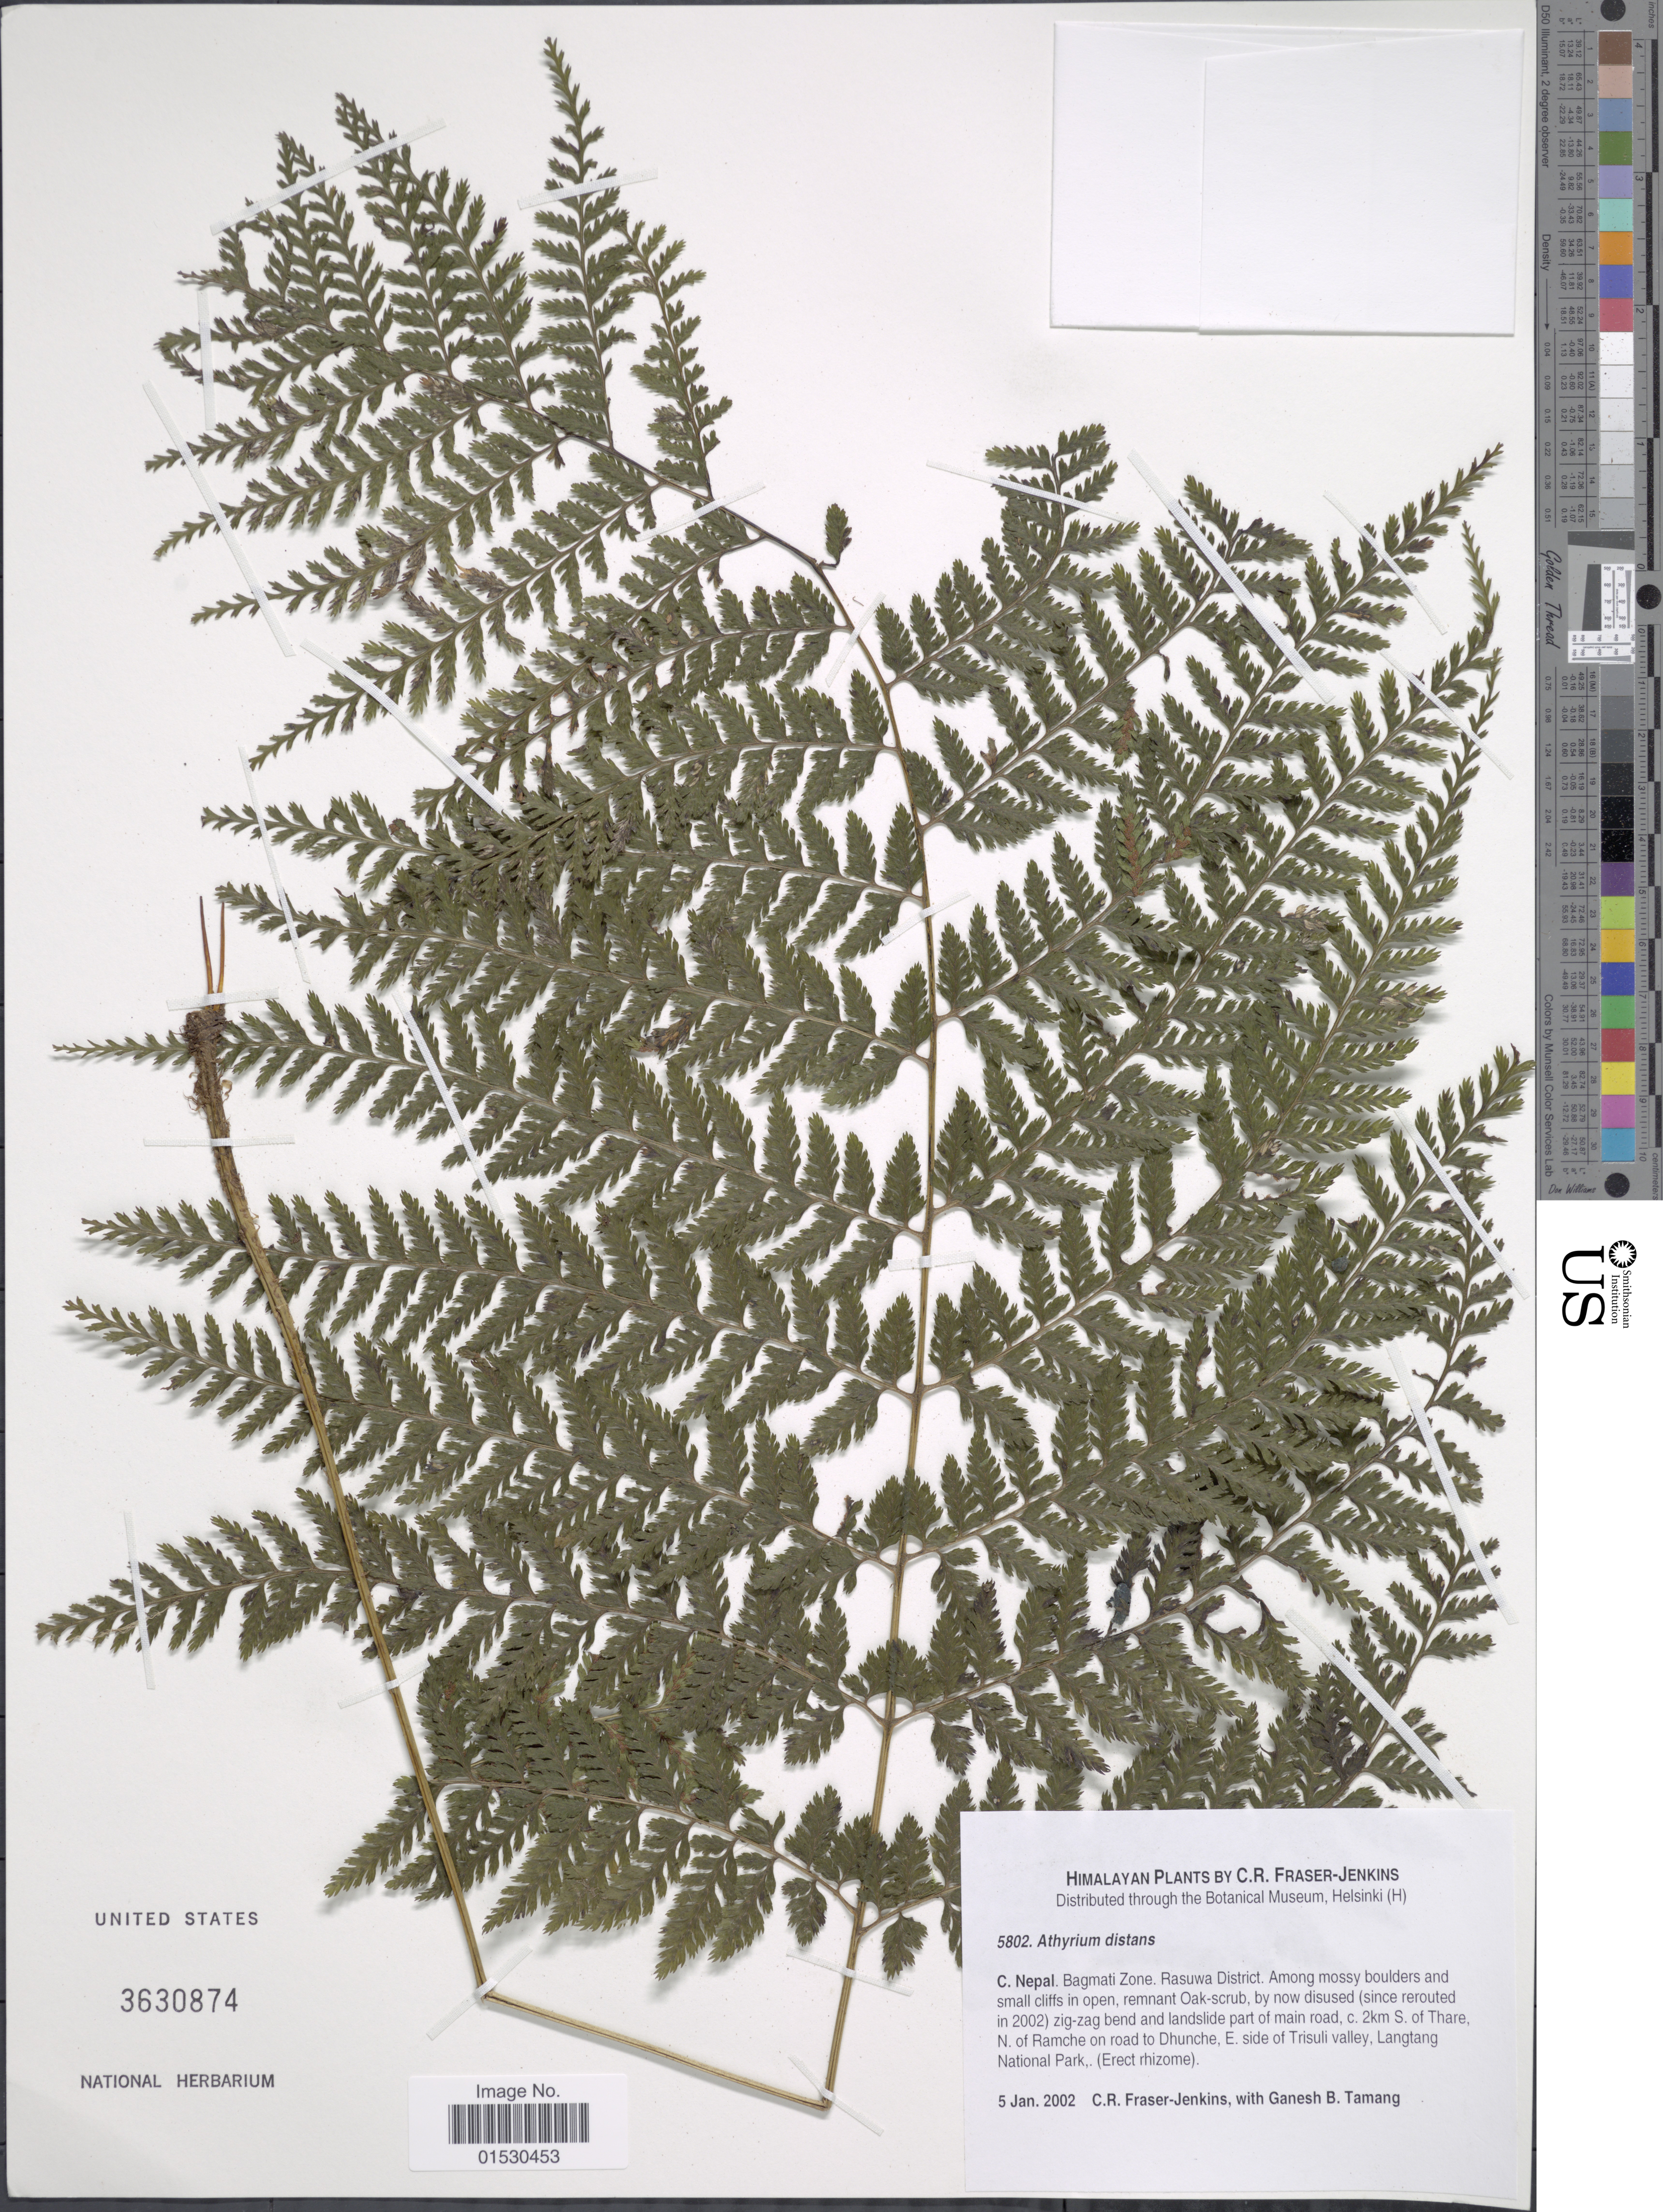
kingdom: Plantae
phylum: Tracheophyta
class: Polypodiopsida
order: Polypodiales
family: Athyriaceae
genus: Athyrium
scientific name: Athyrium distans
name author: (D. Don) T. Moore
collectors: C. R. Fraser-Jenkins & G. Tamang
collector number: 5802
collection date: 2002-01-05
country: Nepal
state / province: Bagmati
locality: C Nepal. Bagmati Zone. Rasuwa District. Among mossy boulders and small cliffs in open, remnant Oak-scrub, by now disused (since rerouted in 2002) zig zag bend and landslide part of main road, c. 2 km S of Thare, N. of Ramche on road to Dhunche, E of Trisuli valley, Langtang National Park (Erect rhizome)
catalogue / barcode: US 3630874